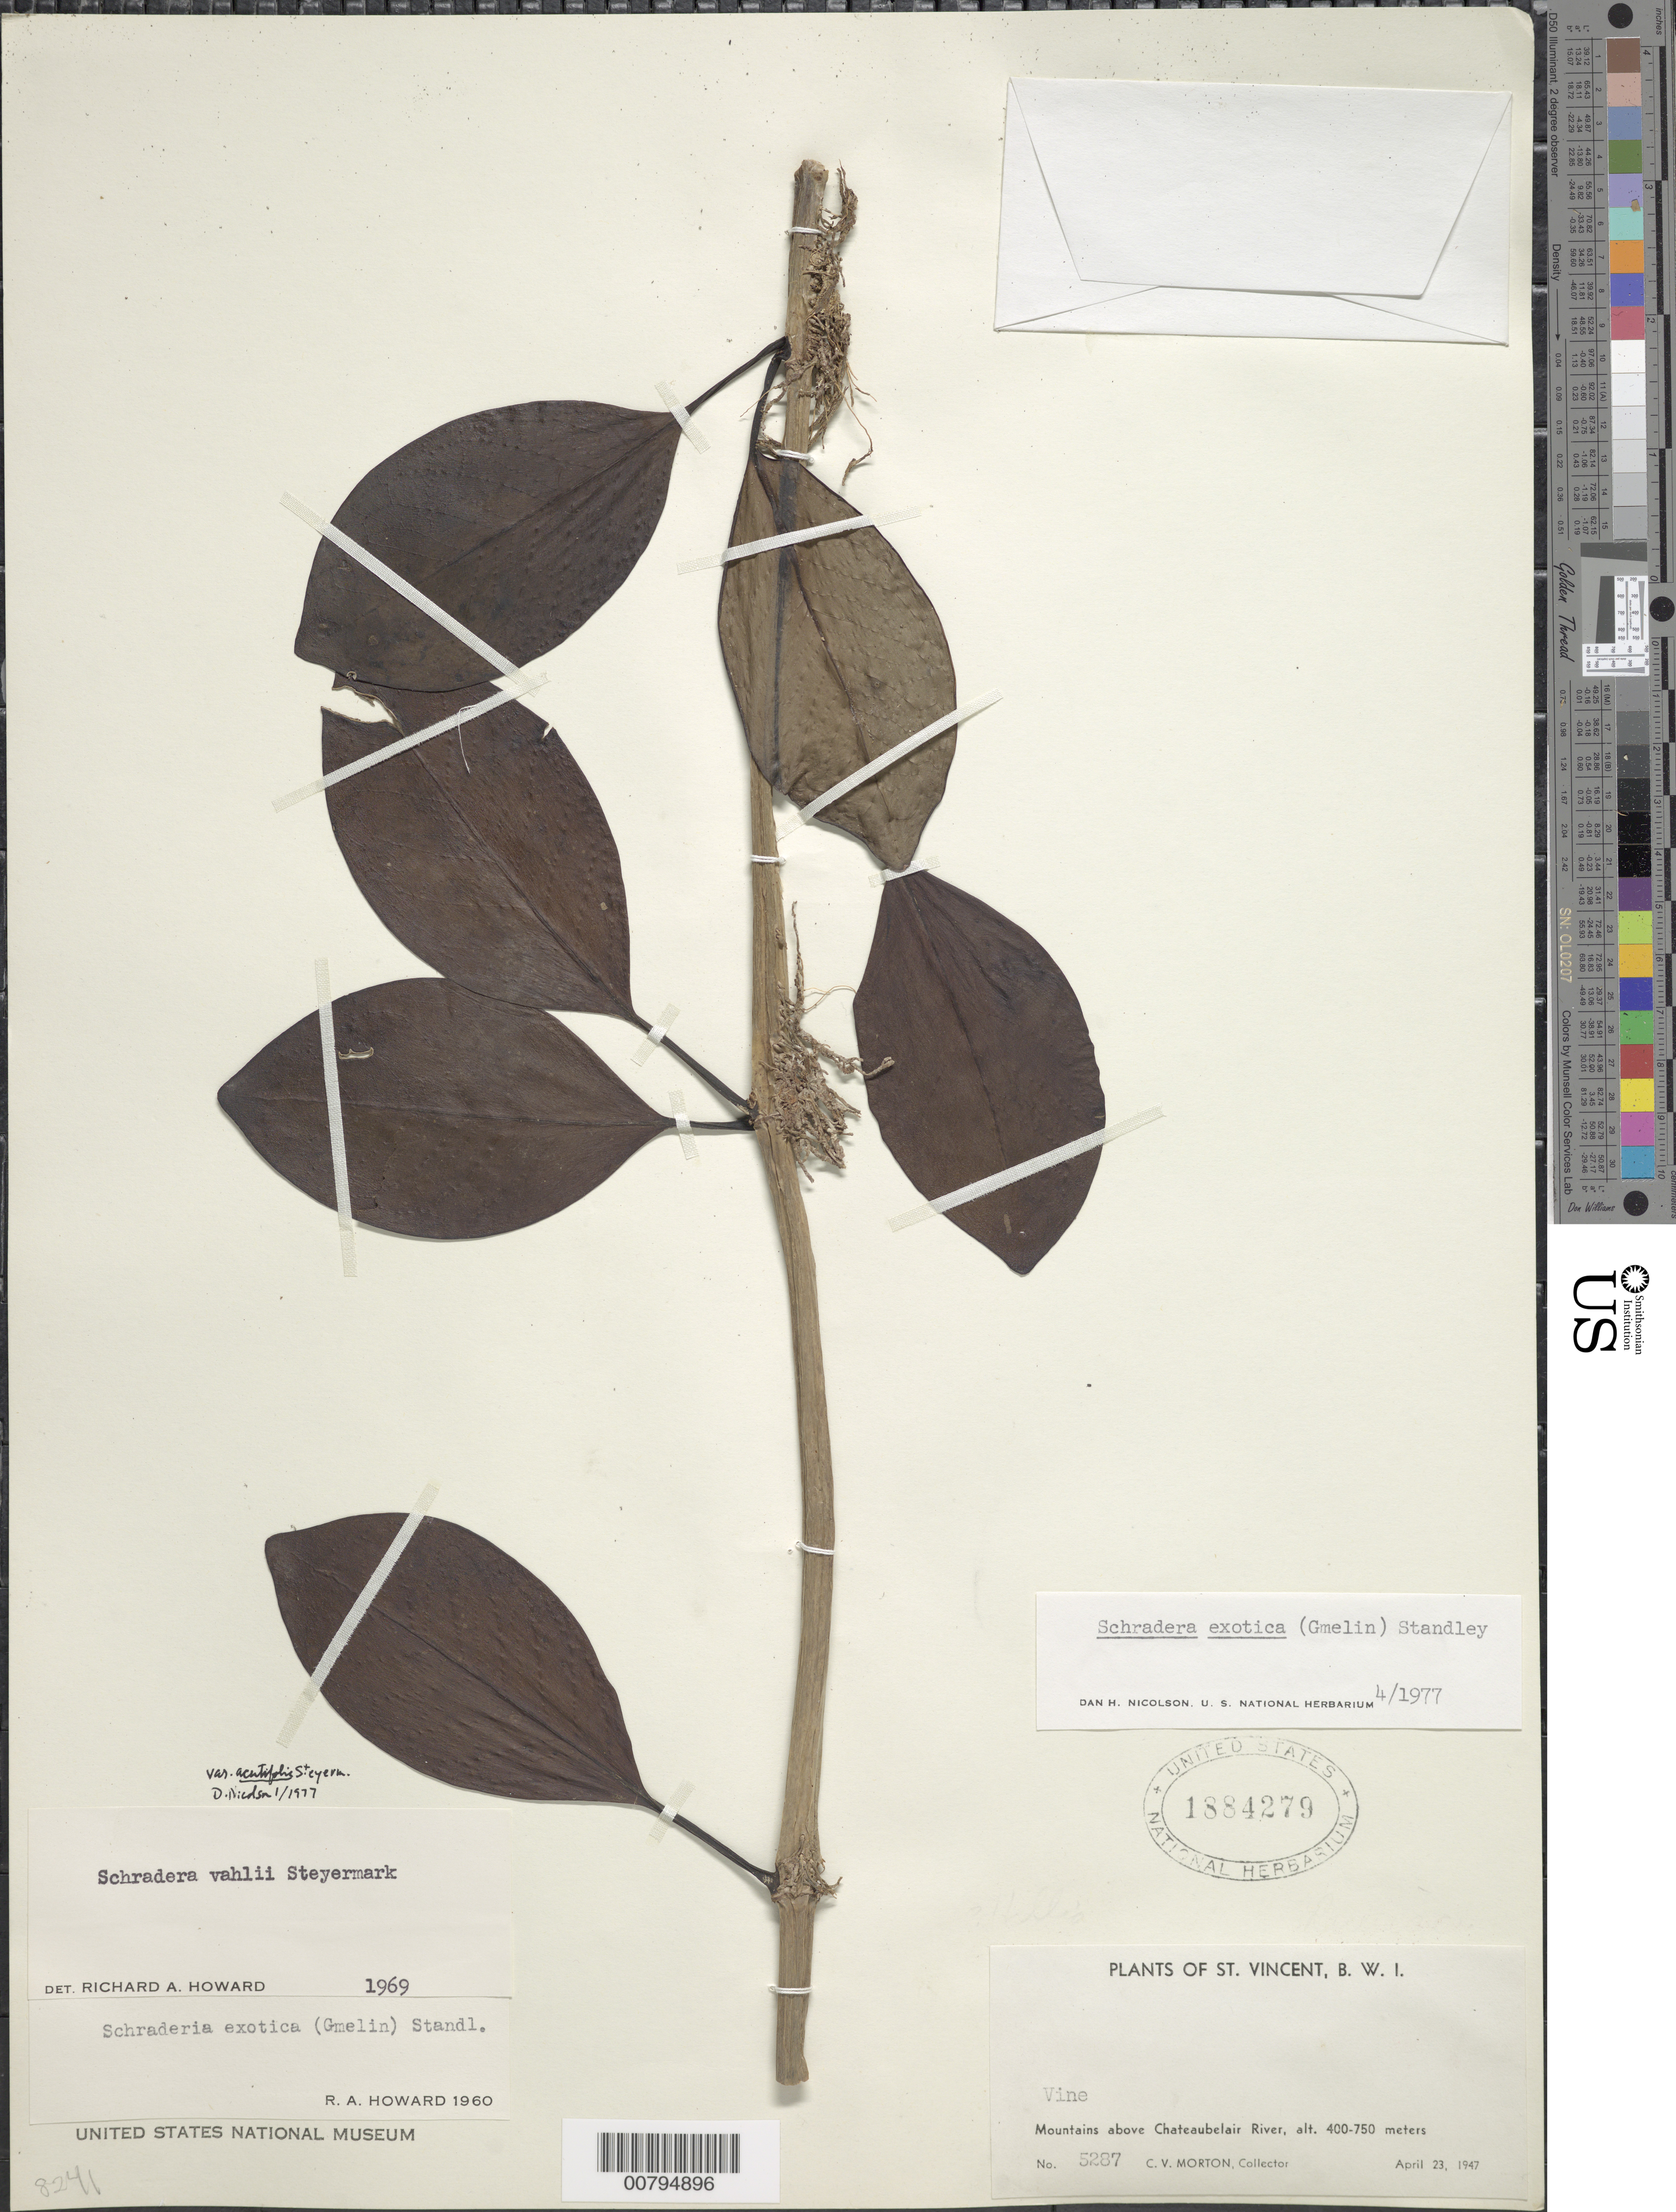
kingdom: Plantae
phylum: Tracheophyta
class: Magnoliopsida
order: Gentianales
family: Rubiaceae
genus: Schradera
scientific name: Schradera exotica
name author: (J.F. Gmel.) Standl.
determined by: Nicolson, Dan H.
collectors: C. V. Morton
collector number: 5287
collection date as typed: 23 Apr 1947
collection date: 1947-04-23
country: St. Vincent - Grenadines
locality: Mountains above Chateaubelair River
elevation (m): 400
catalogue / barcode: US 1884279